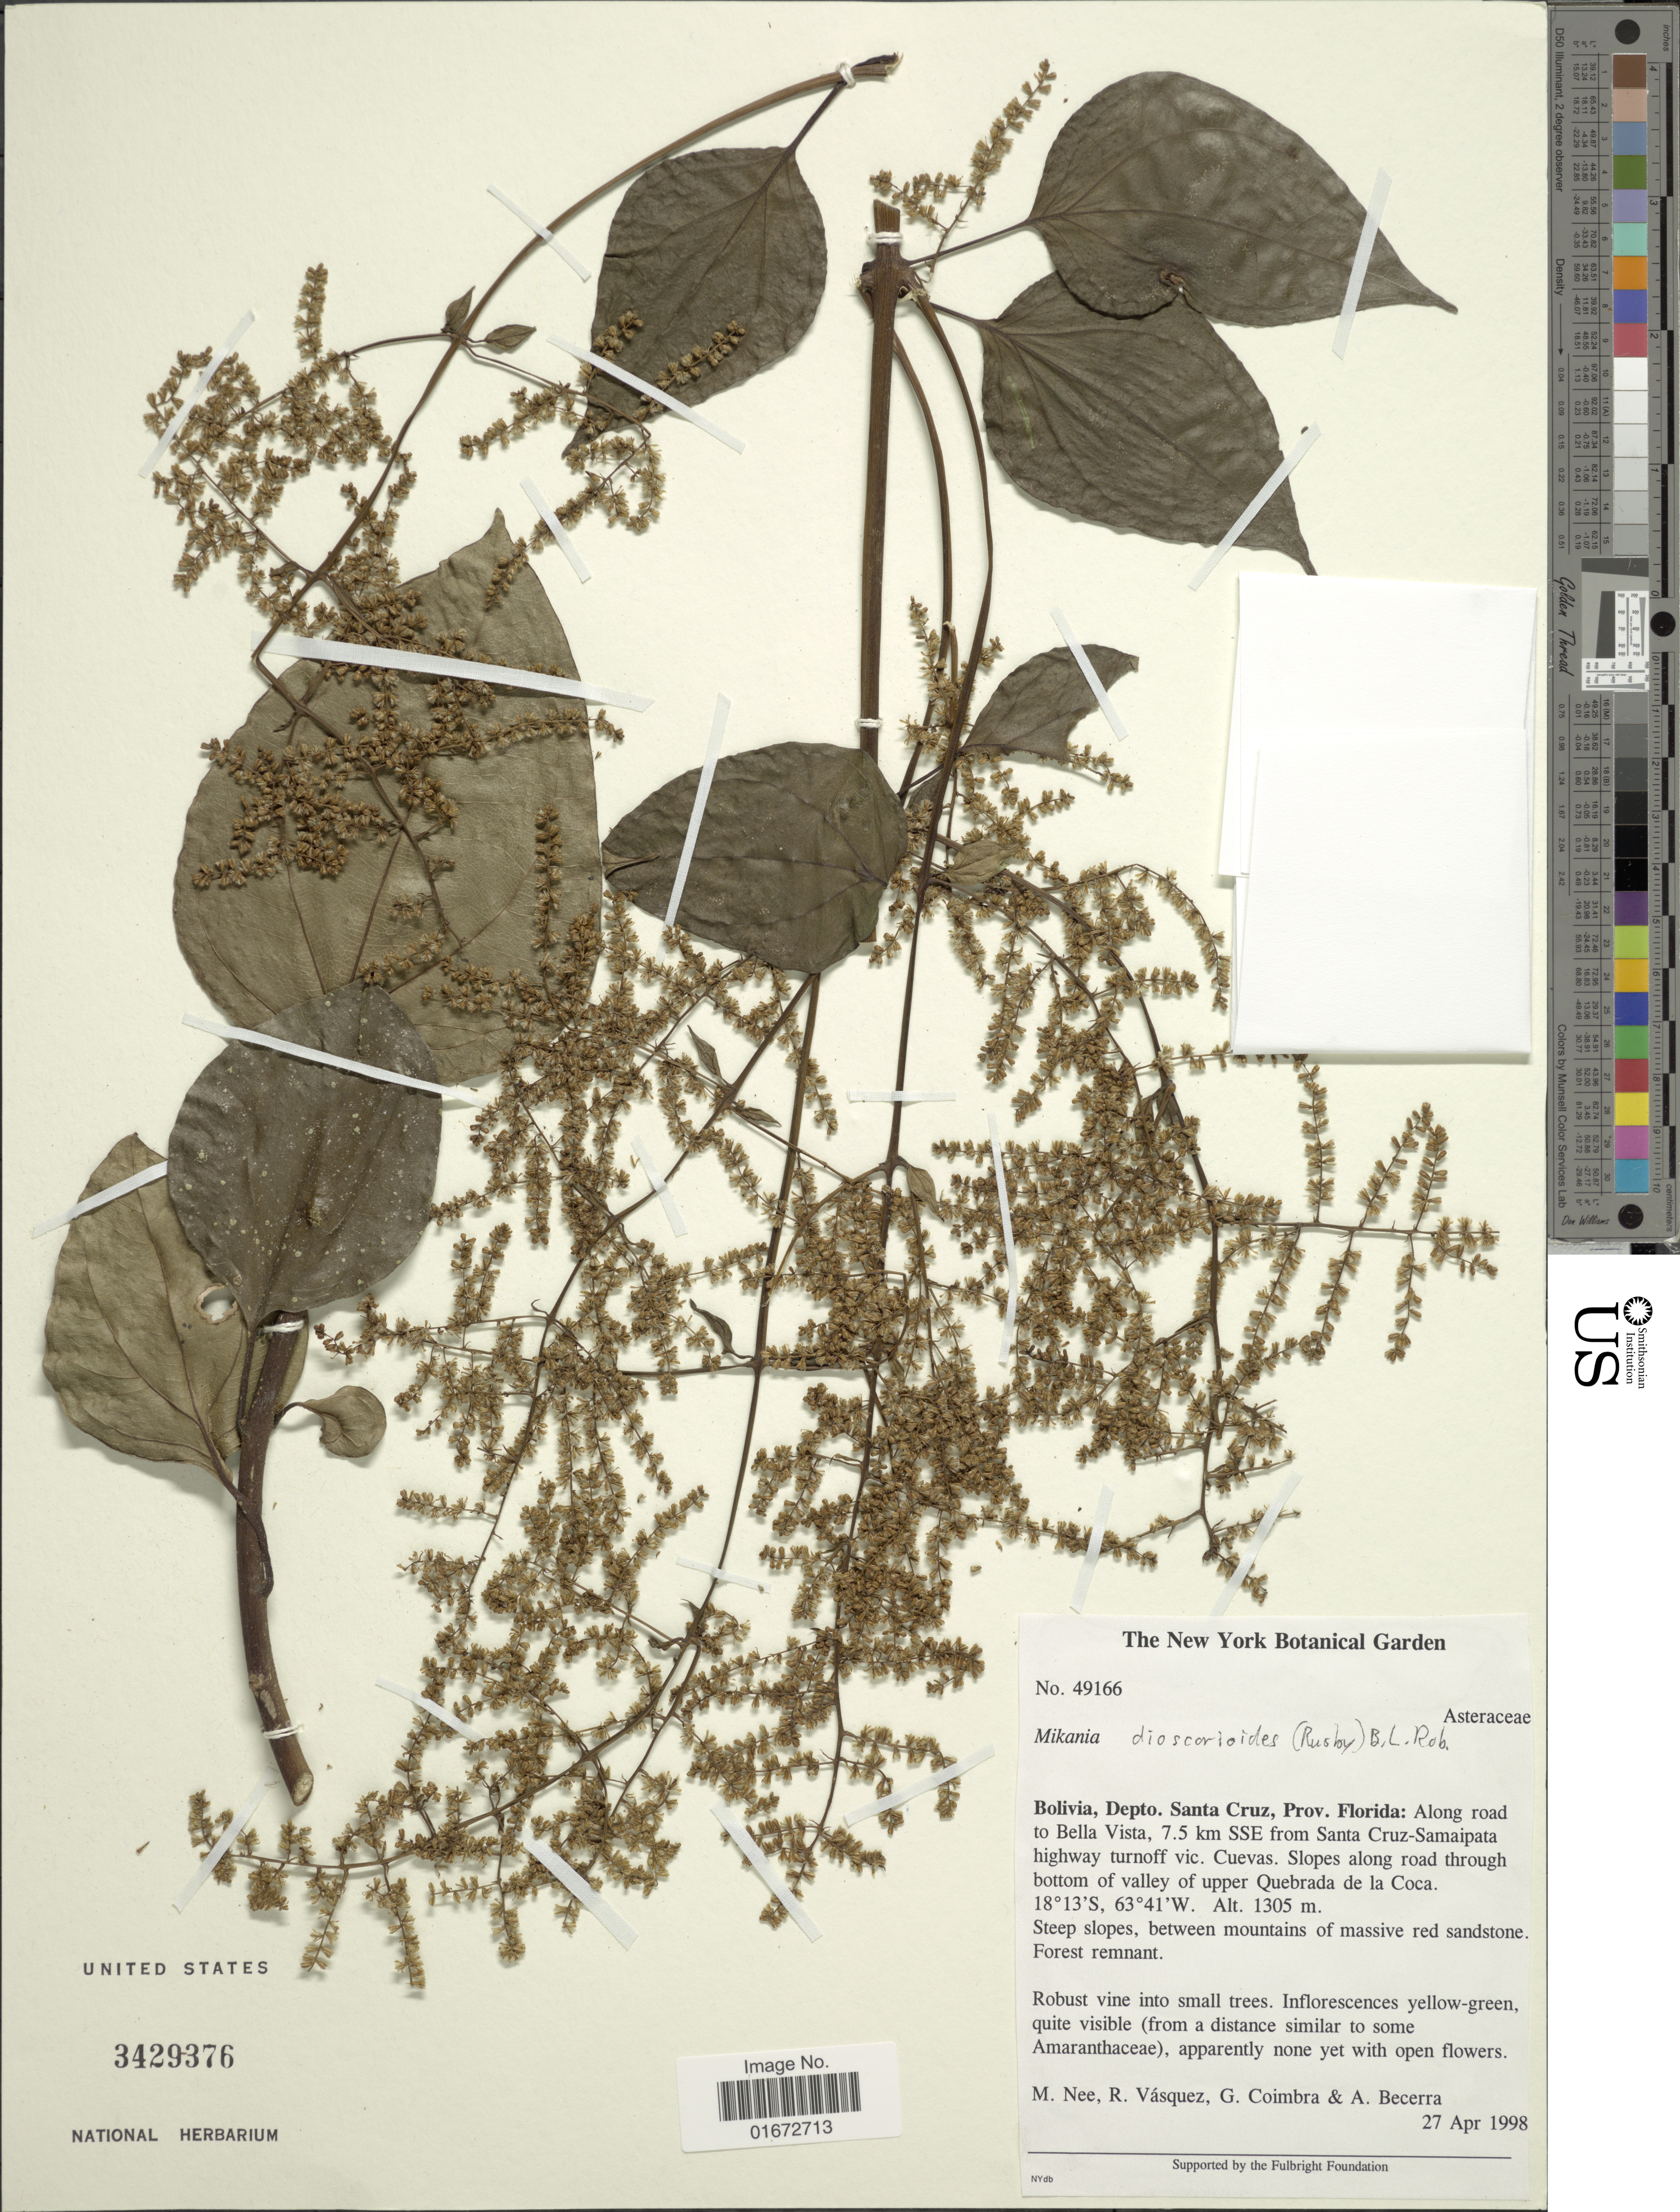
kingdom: Plantae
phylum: Tracheophyta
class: Magnoliopsida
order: Asterales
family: Asteraceae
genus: Mikania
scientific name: Mikania dioscoreoides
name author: (Rusby) B.L. Rob.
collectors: M. Nee, R. Vásquez, G. Coimbra & A. Becerra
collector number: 49166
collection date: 1998-04-27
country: Bolivia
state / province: Santa Cruz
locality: Olivia, Depto. Santa Cruz. Prov. Florida: Along road to Bella Vista, 7.5 km SSE from Santa Cruz-Samaipata highway turnoff vic. Cuevas. Slopes along road through bottom of valley of upper Quebrada de la Coca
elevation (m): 1305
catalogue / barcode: US 3429376